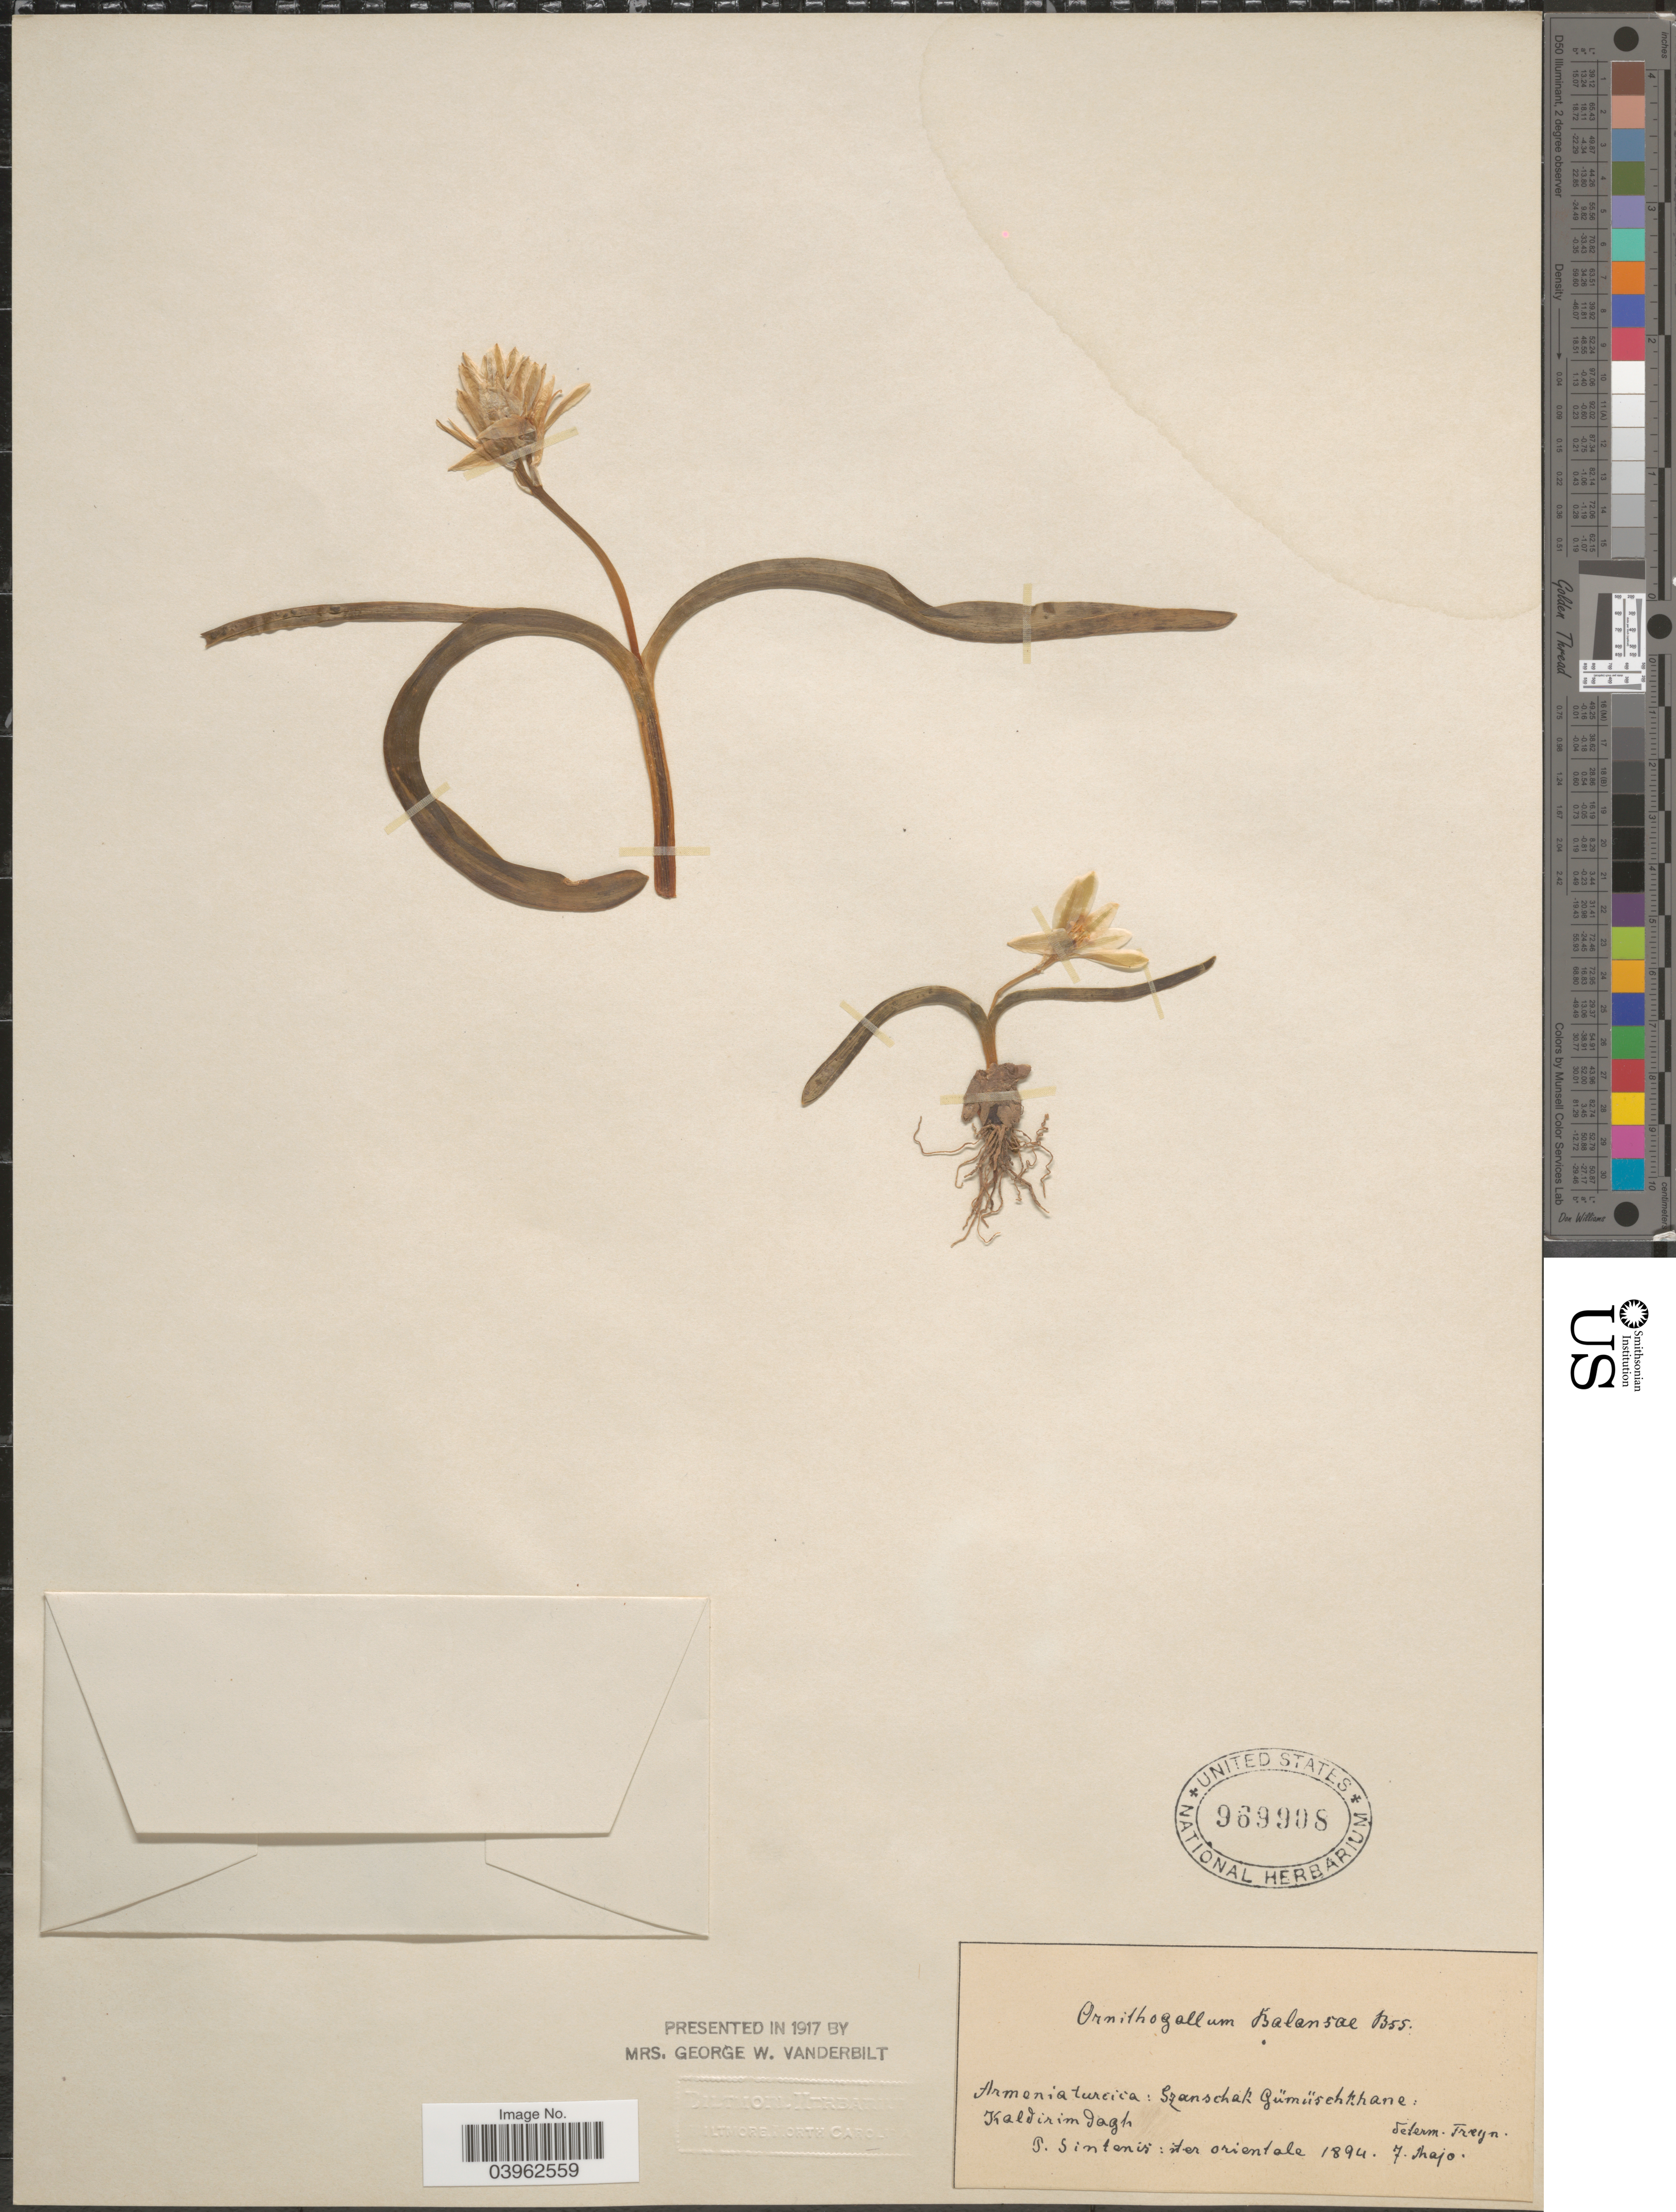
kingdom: Plantae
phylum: Tracheophyta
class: Liliopsida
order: Asparagales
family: Asparagaceae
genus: Ornithogalum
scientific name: Ornithogalum balansae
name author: Boiss.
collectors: P. Sintenis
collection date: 1894-05-07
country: Armenia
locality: Armenia turcica: Szanschak Gümüschkhane: Kaldirimdagh. Iter orientale.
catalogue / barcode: US 969908